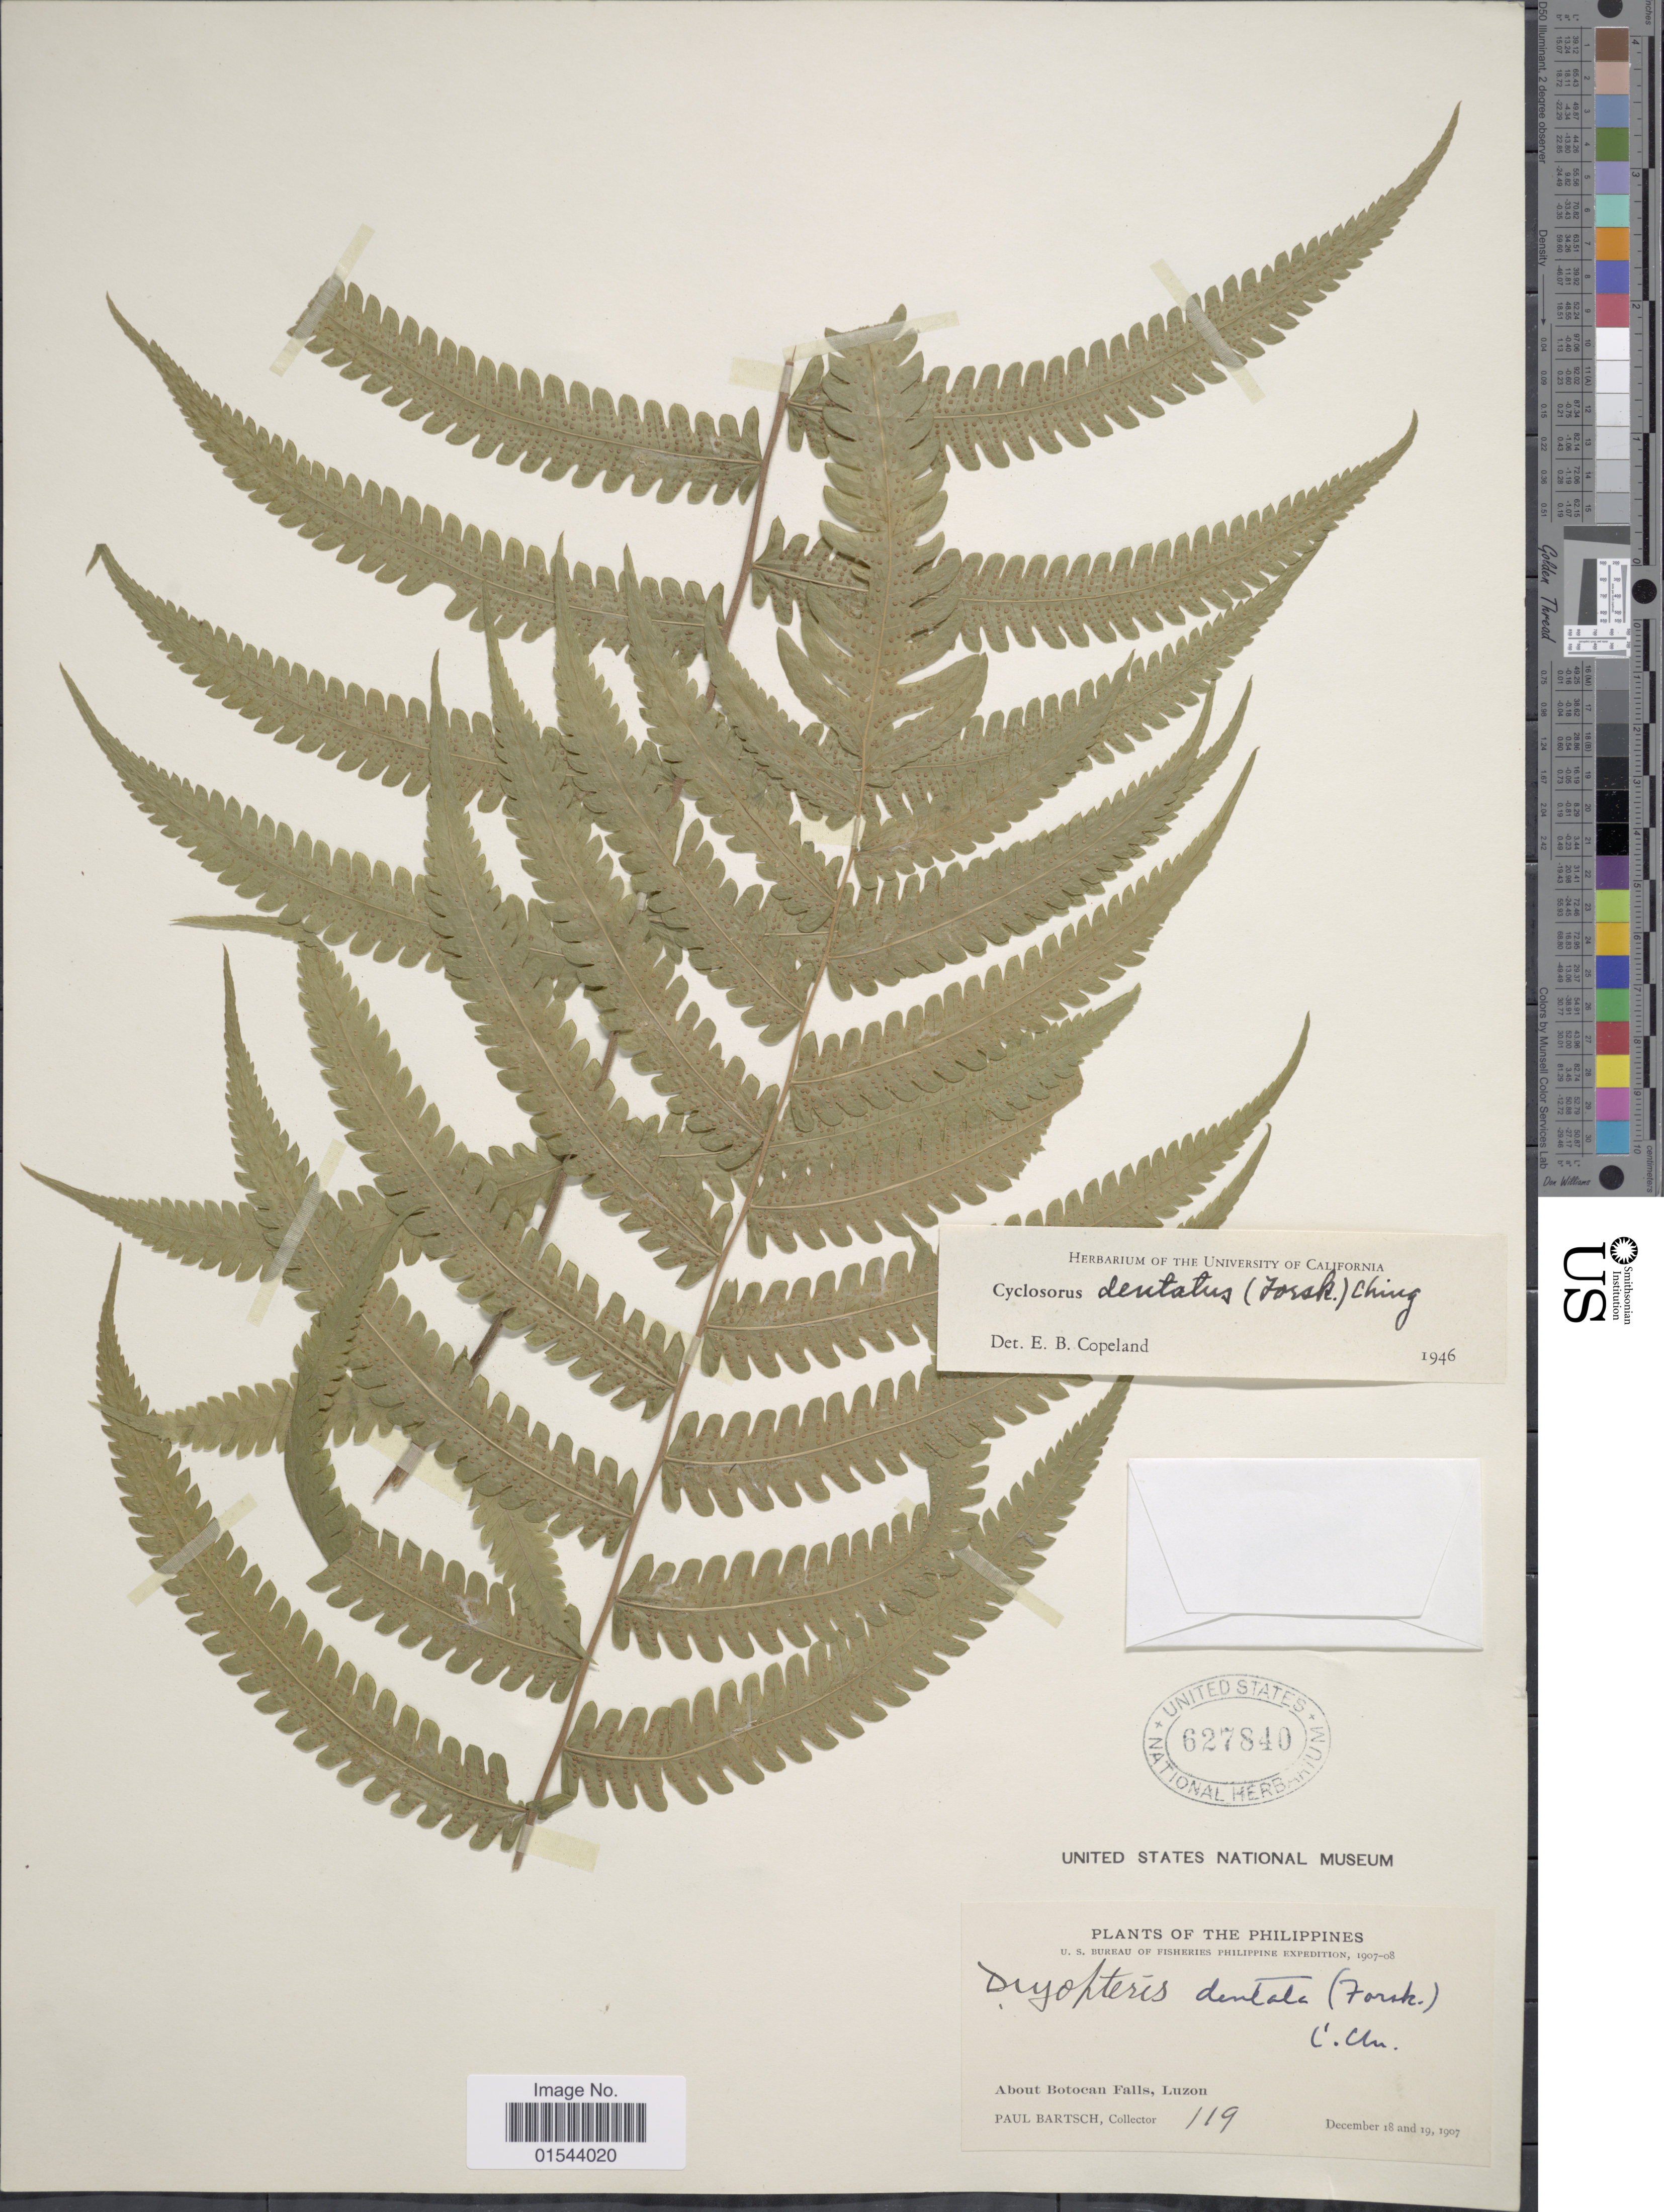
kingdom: Plantae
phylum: Tracheophyta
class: Polypodiopsida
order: Polypodiales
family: Thelypteridaceae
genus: Christella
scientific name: Christella dentata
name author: (Forssk.) Brownsey & Jermy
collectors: P. Bartsch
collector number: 119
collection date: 1907-12-18/1907-12-19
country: Philippines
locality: About Botocan Falls, Luzon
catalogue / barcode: US 627840